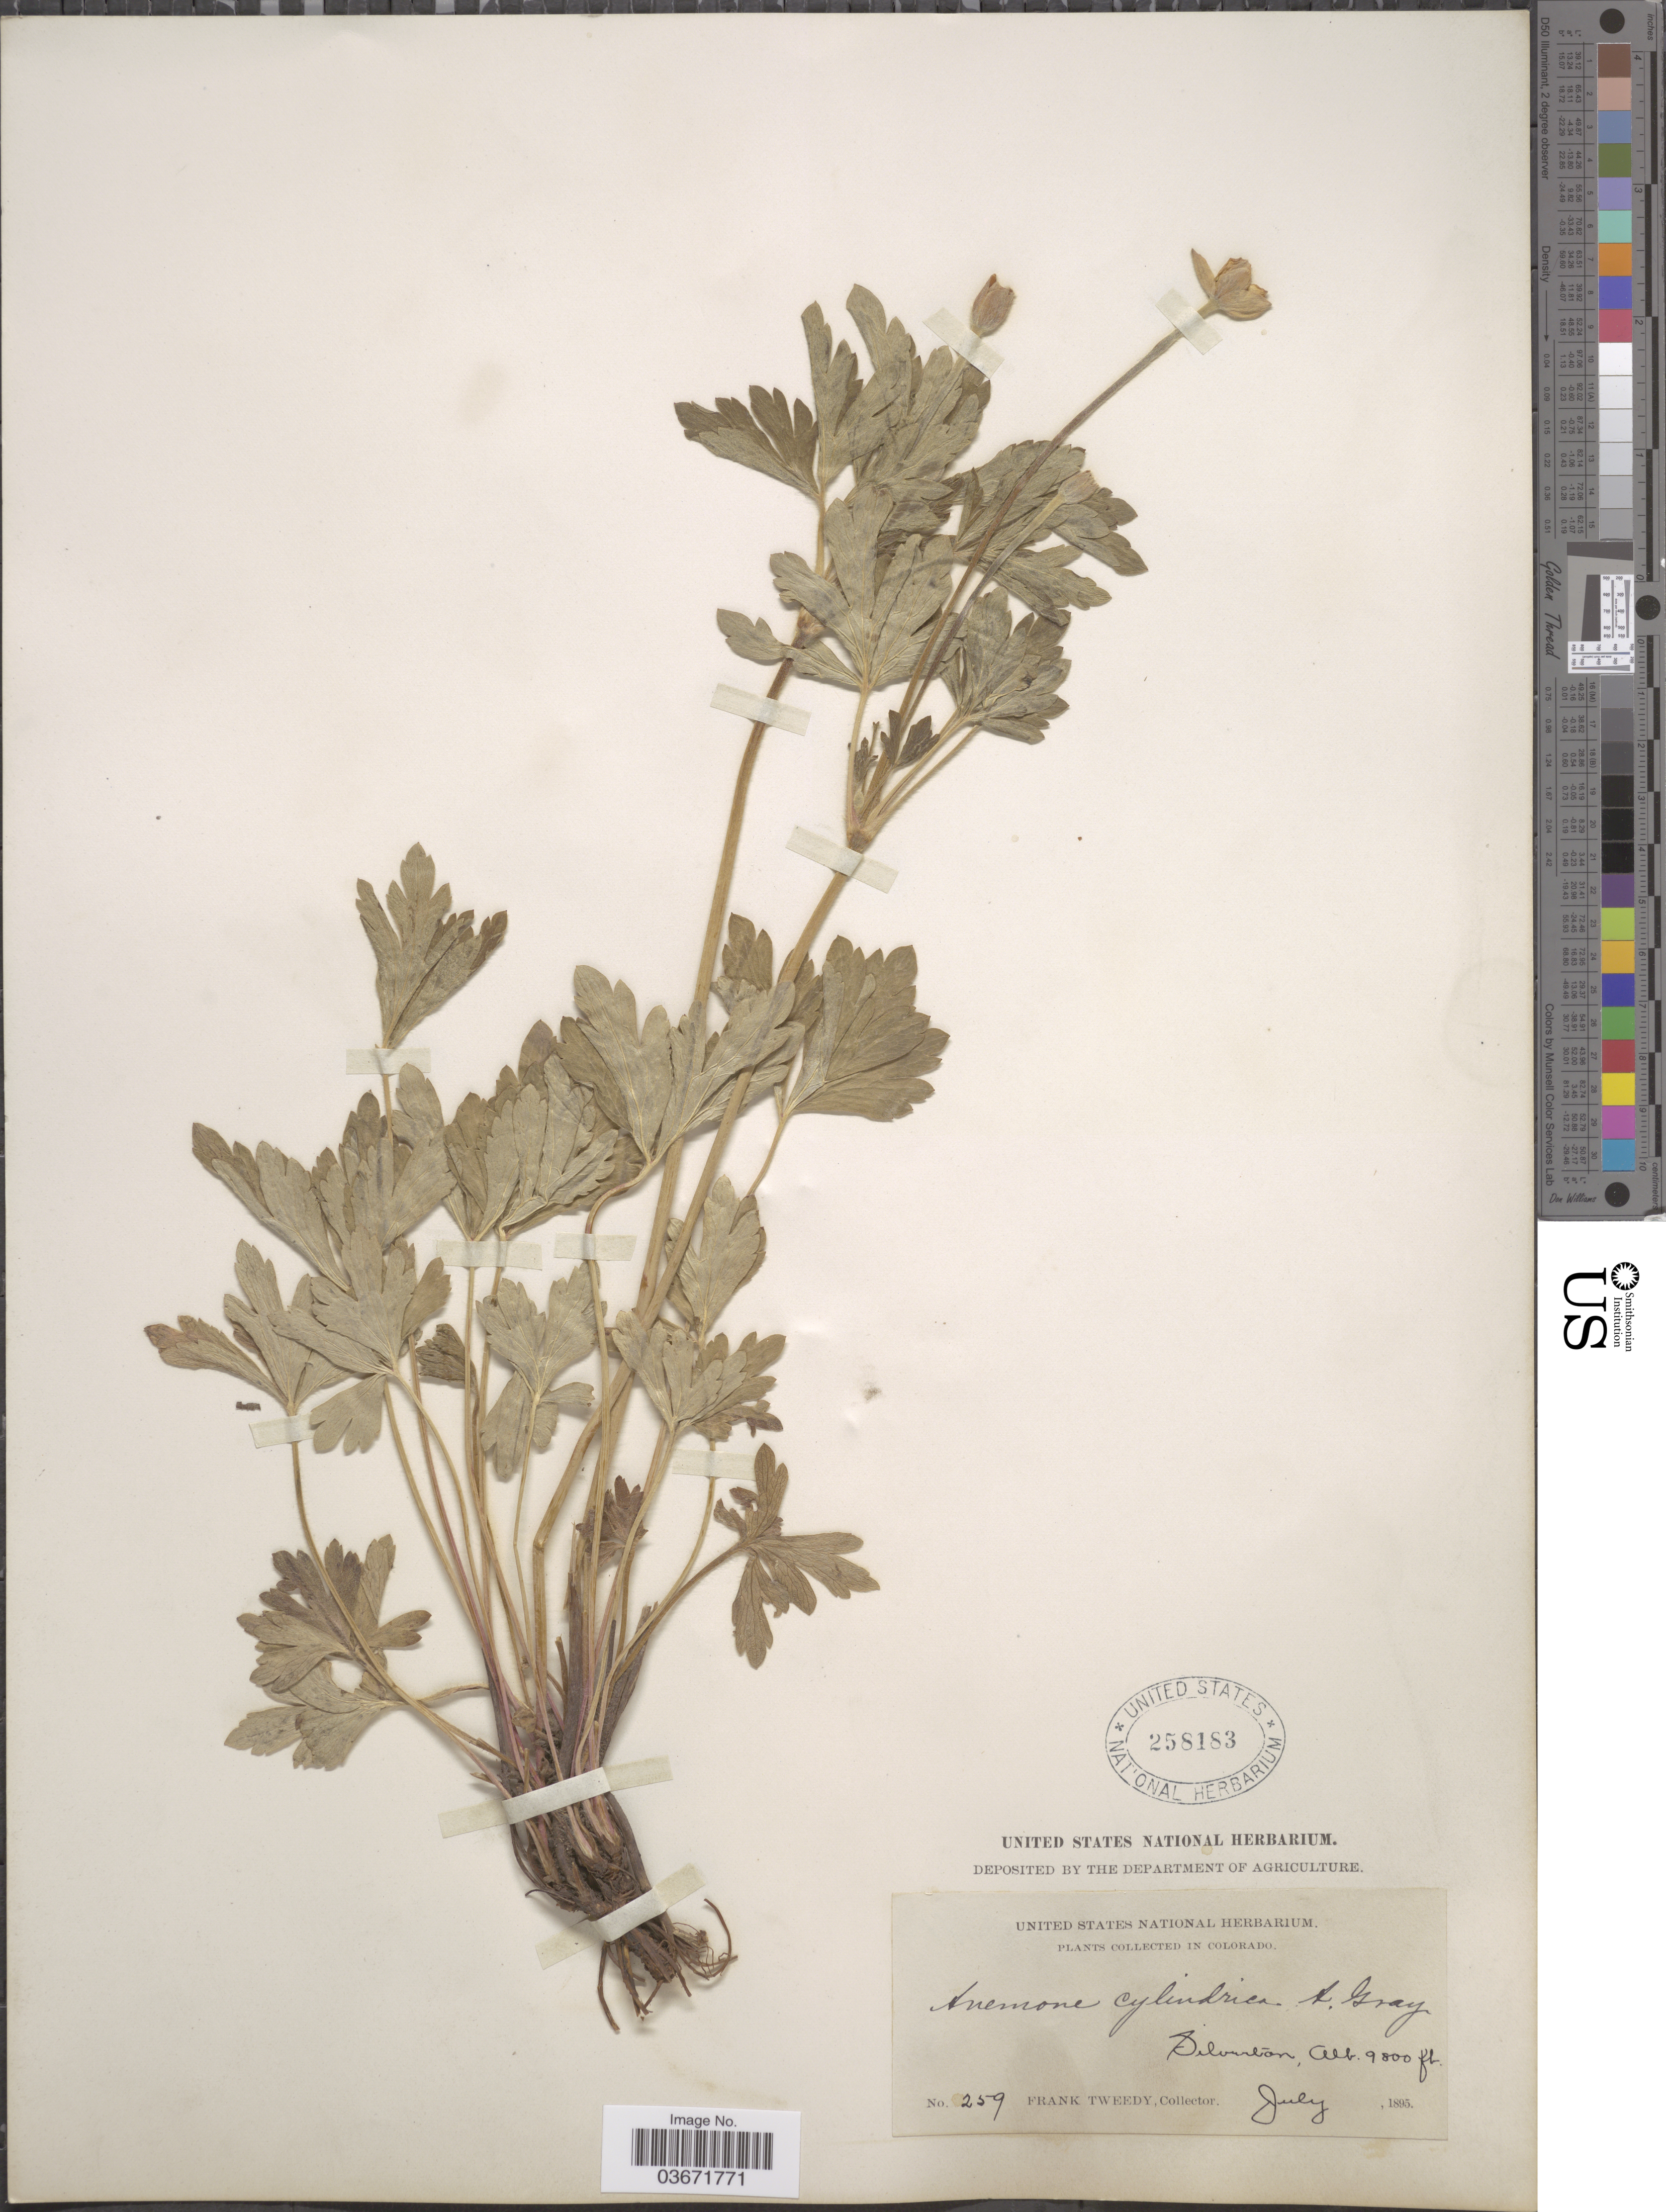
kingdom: Plantae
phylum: Tracheophyta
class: Magnoliopsida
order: Ranunculales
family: Ranunculaceae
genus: Anemone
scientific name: Anemone cylindrica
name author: A. Gray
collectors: F. Tweedy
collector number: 259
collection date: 1895-07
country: United States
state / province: Colorado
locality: Silverton.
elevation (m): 2987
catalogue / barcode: US 258183